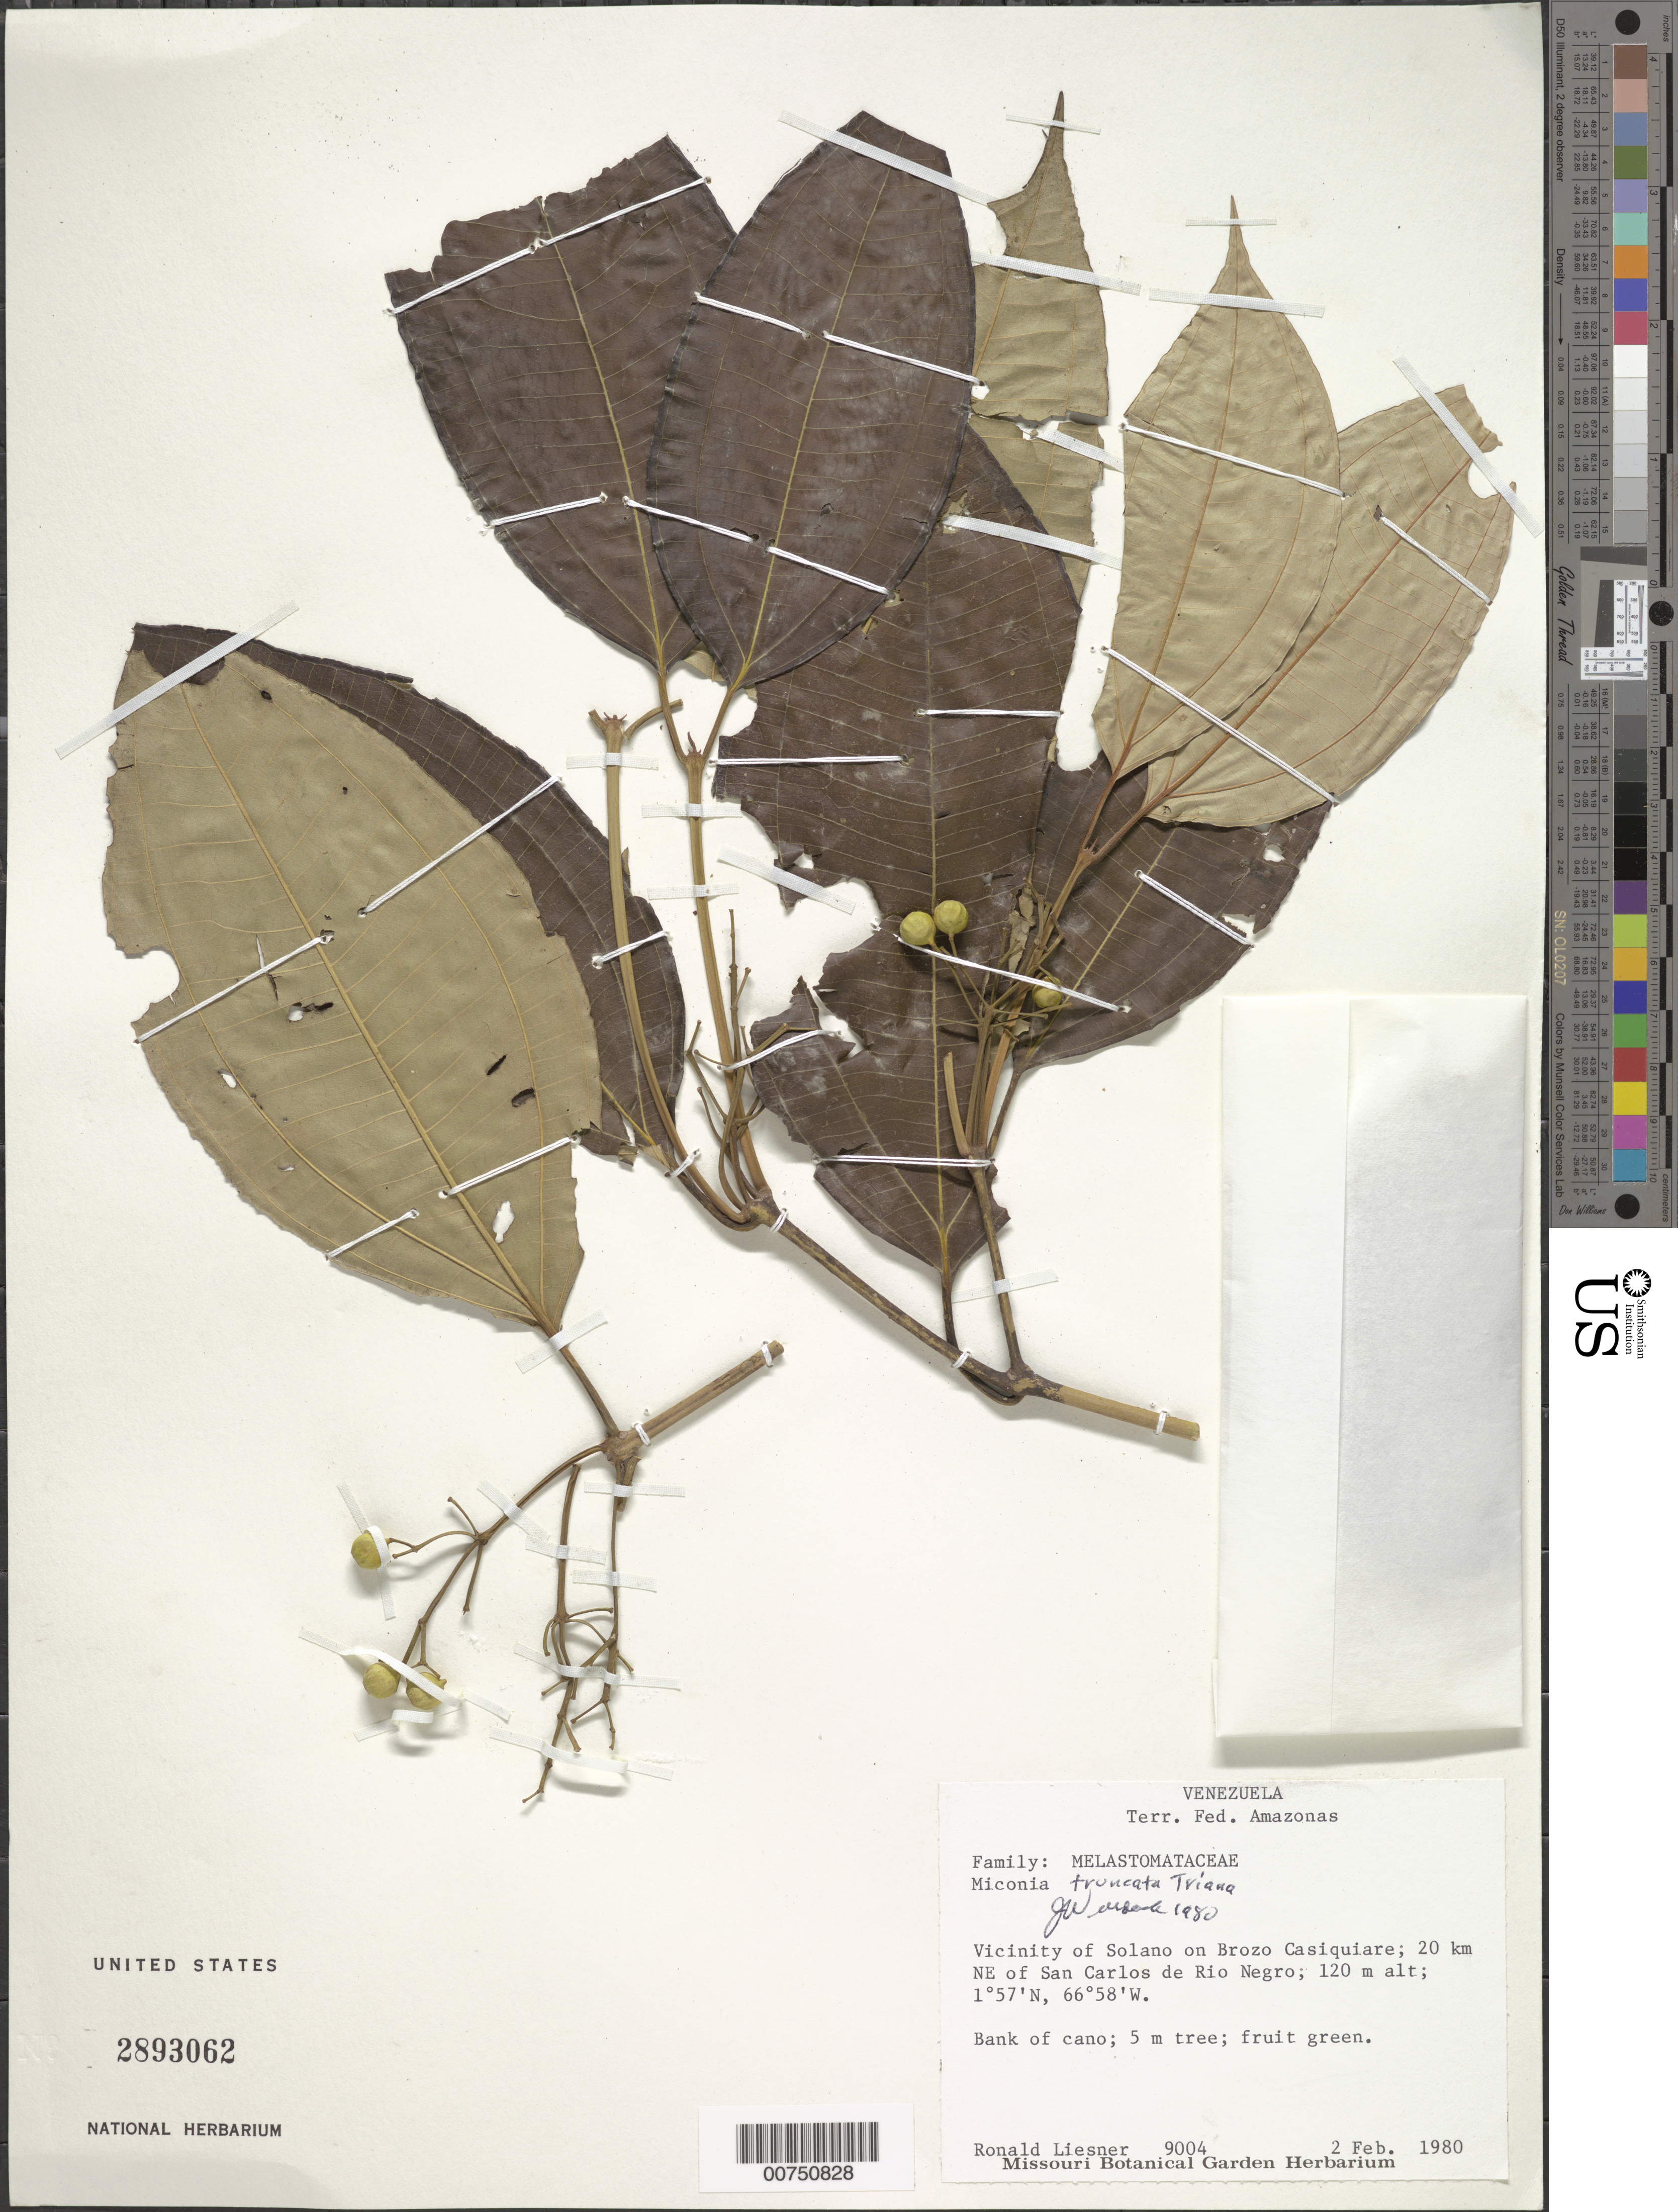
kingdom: Plantae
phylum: Tracheophyta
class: Magnoliopsida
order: Myrtales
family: Melastomataceae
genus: Miconia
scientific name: Miconia truncata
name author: Triana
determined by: Wurdack, John J., (US), US (UNITED STATES)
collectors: R. L. Liesner & H. L. Clark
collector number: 9004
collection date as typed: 2-Feb-80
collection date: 1980-02-02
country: Venezuela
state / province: Amazonas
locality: San Carlos de Río Negro, 20 km NE of; vic. Solano, Brazo Casiquiare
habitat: Bank of cano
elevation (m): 120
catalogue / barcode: US 2893062